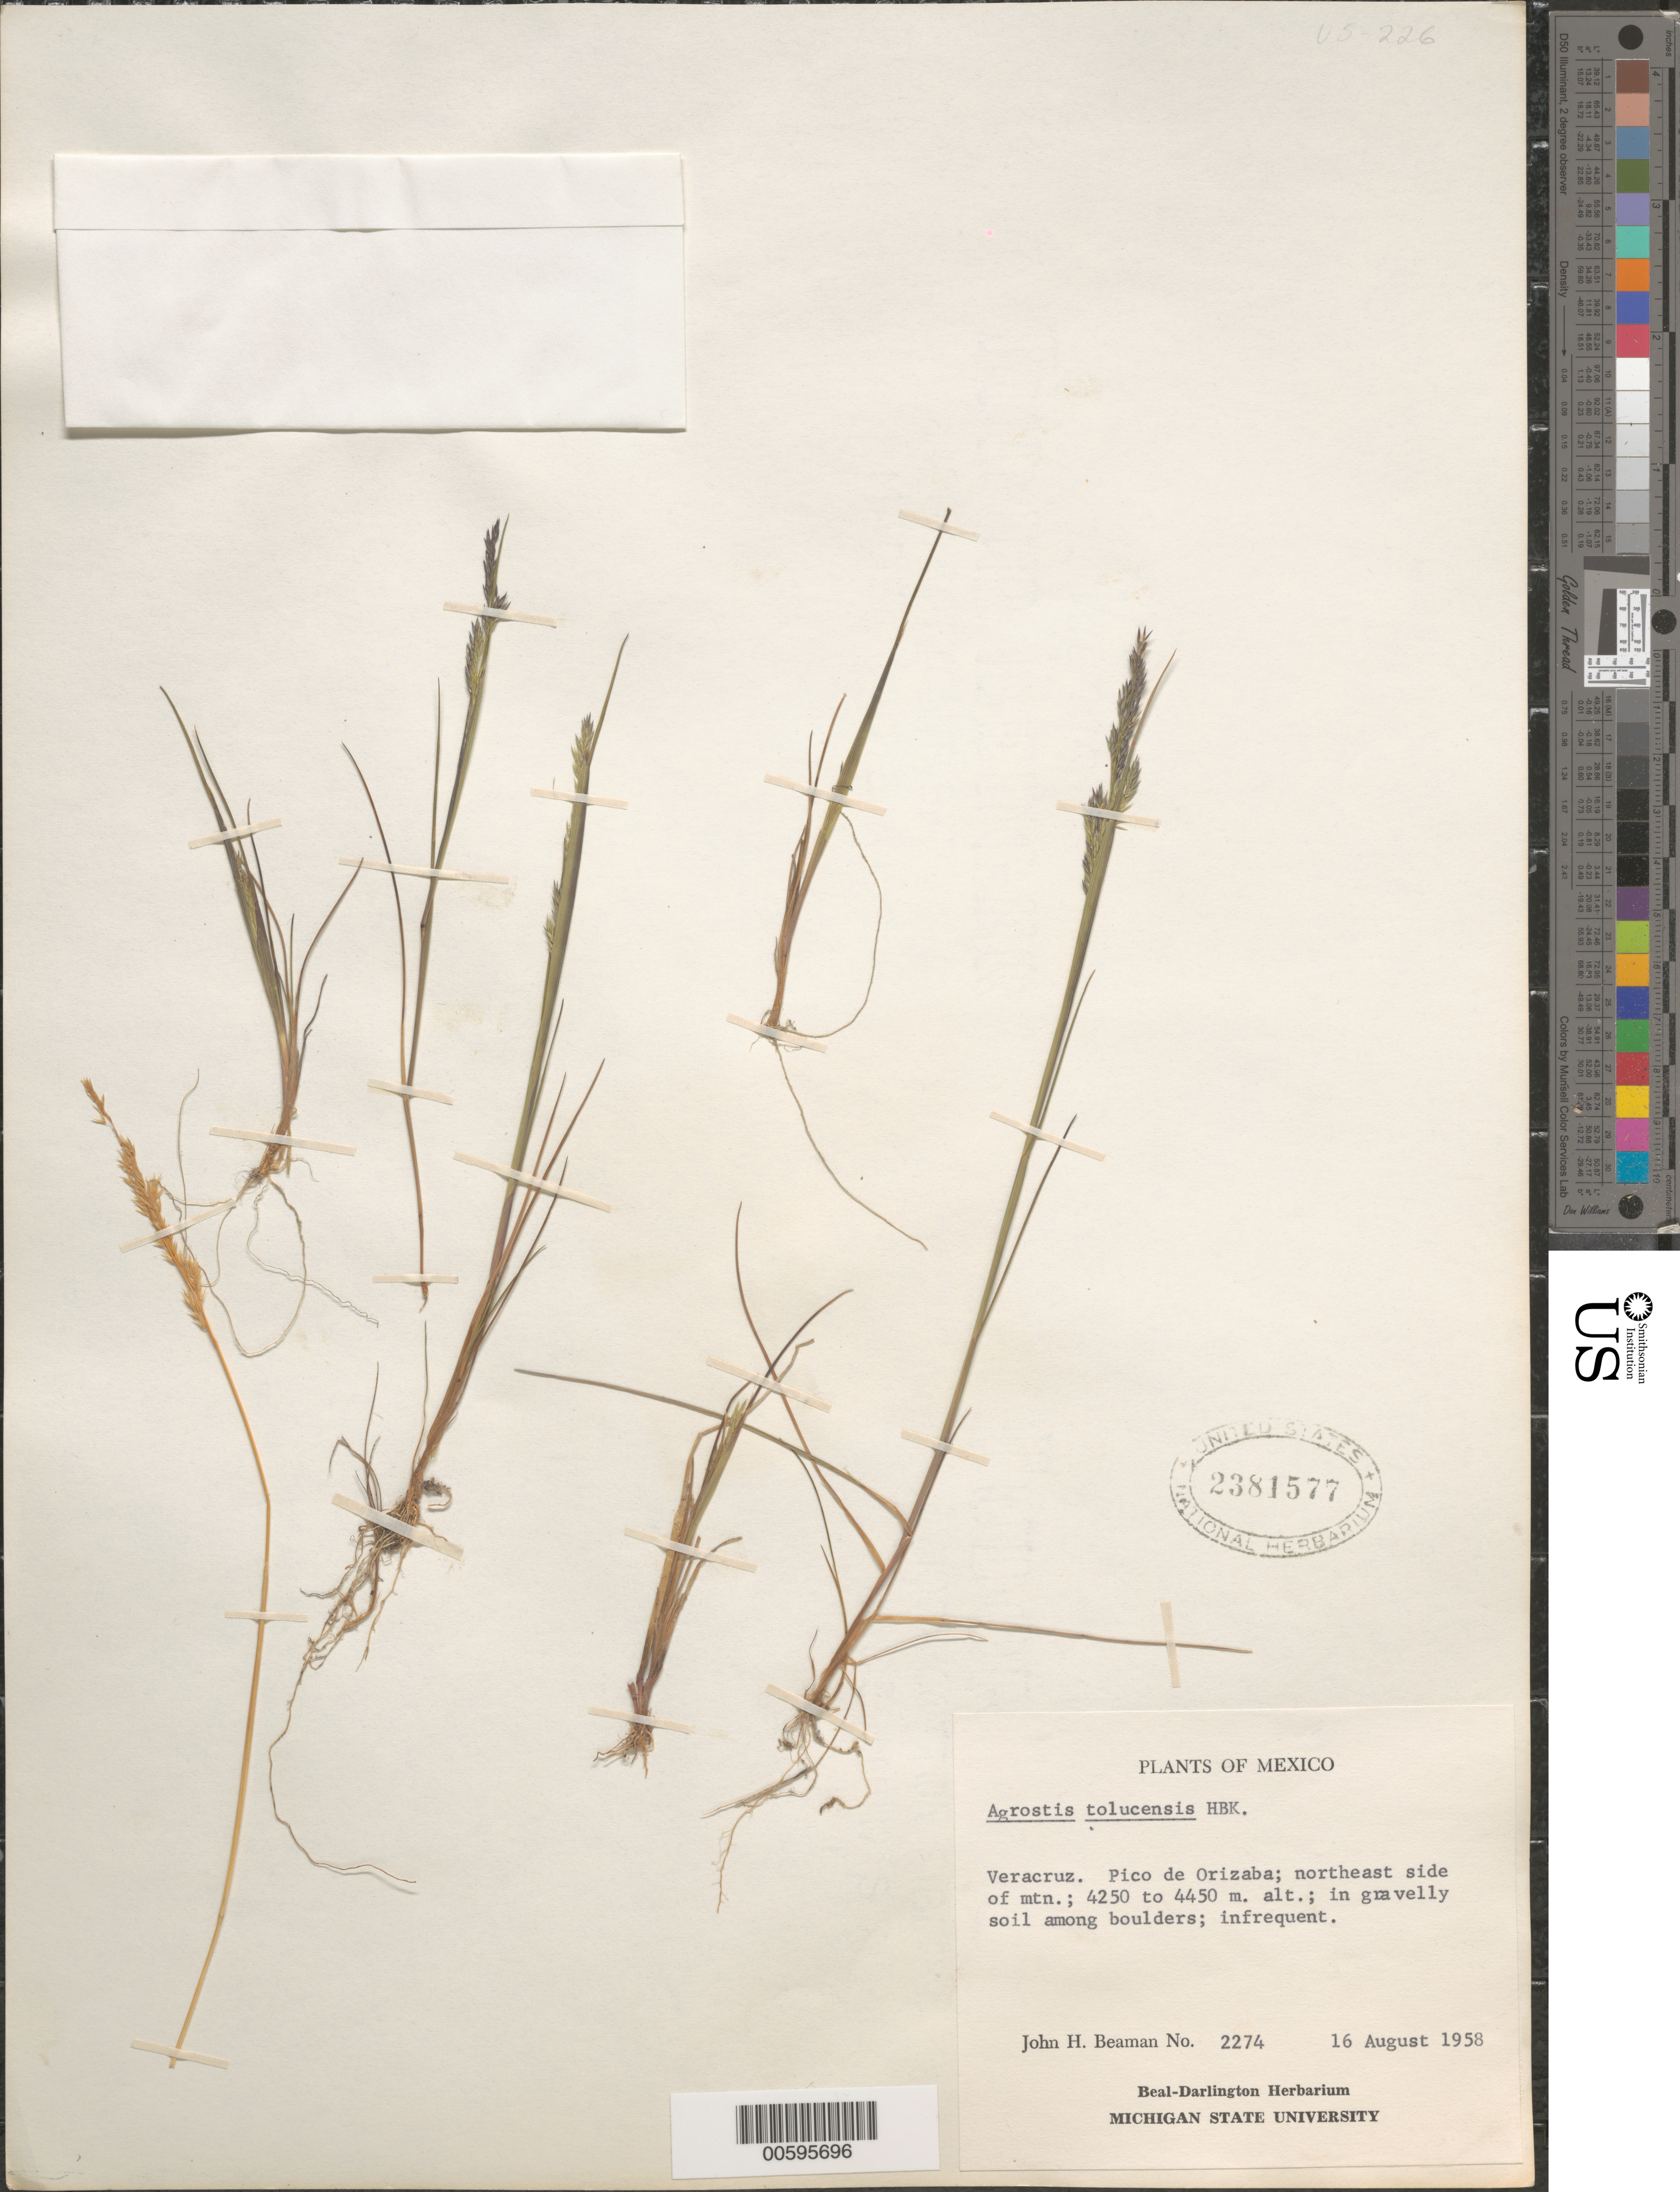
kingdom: Plantae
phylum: Tracheophyta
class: Liliopsida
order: Poales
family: Poaceae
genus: Agrostis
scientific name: Agrostis tolucensis Kunth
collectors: J. H. Beaman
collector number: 2274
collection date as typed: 16 Aug 1958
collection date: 1958-08-16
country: Mexico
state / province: Veracruz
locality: Pico de Orizaba; NE side of mt.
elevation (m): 4250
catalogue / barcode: US 2381577